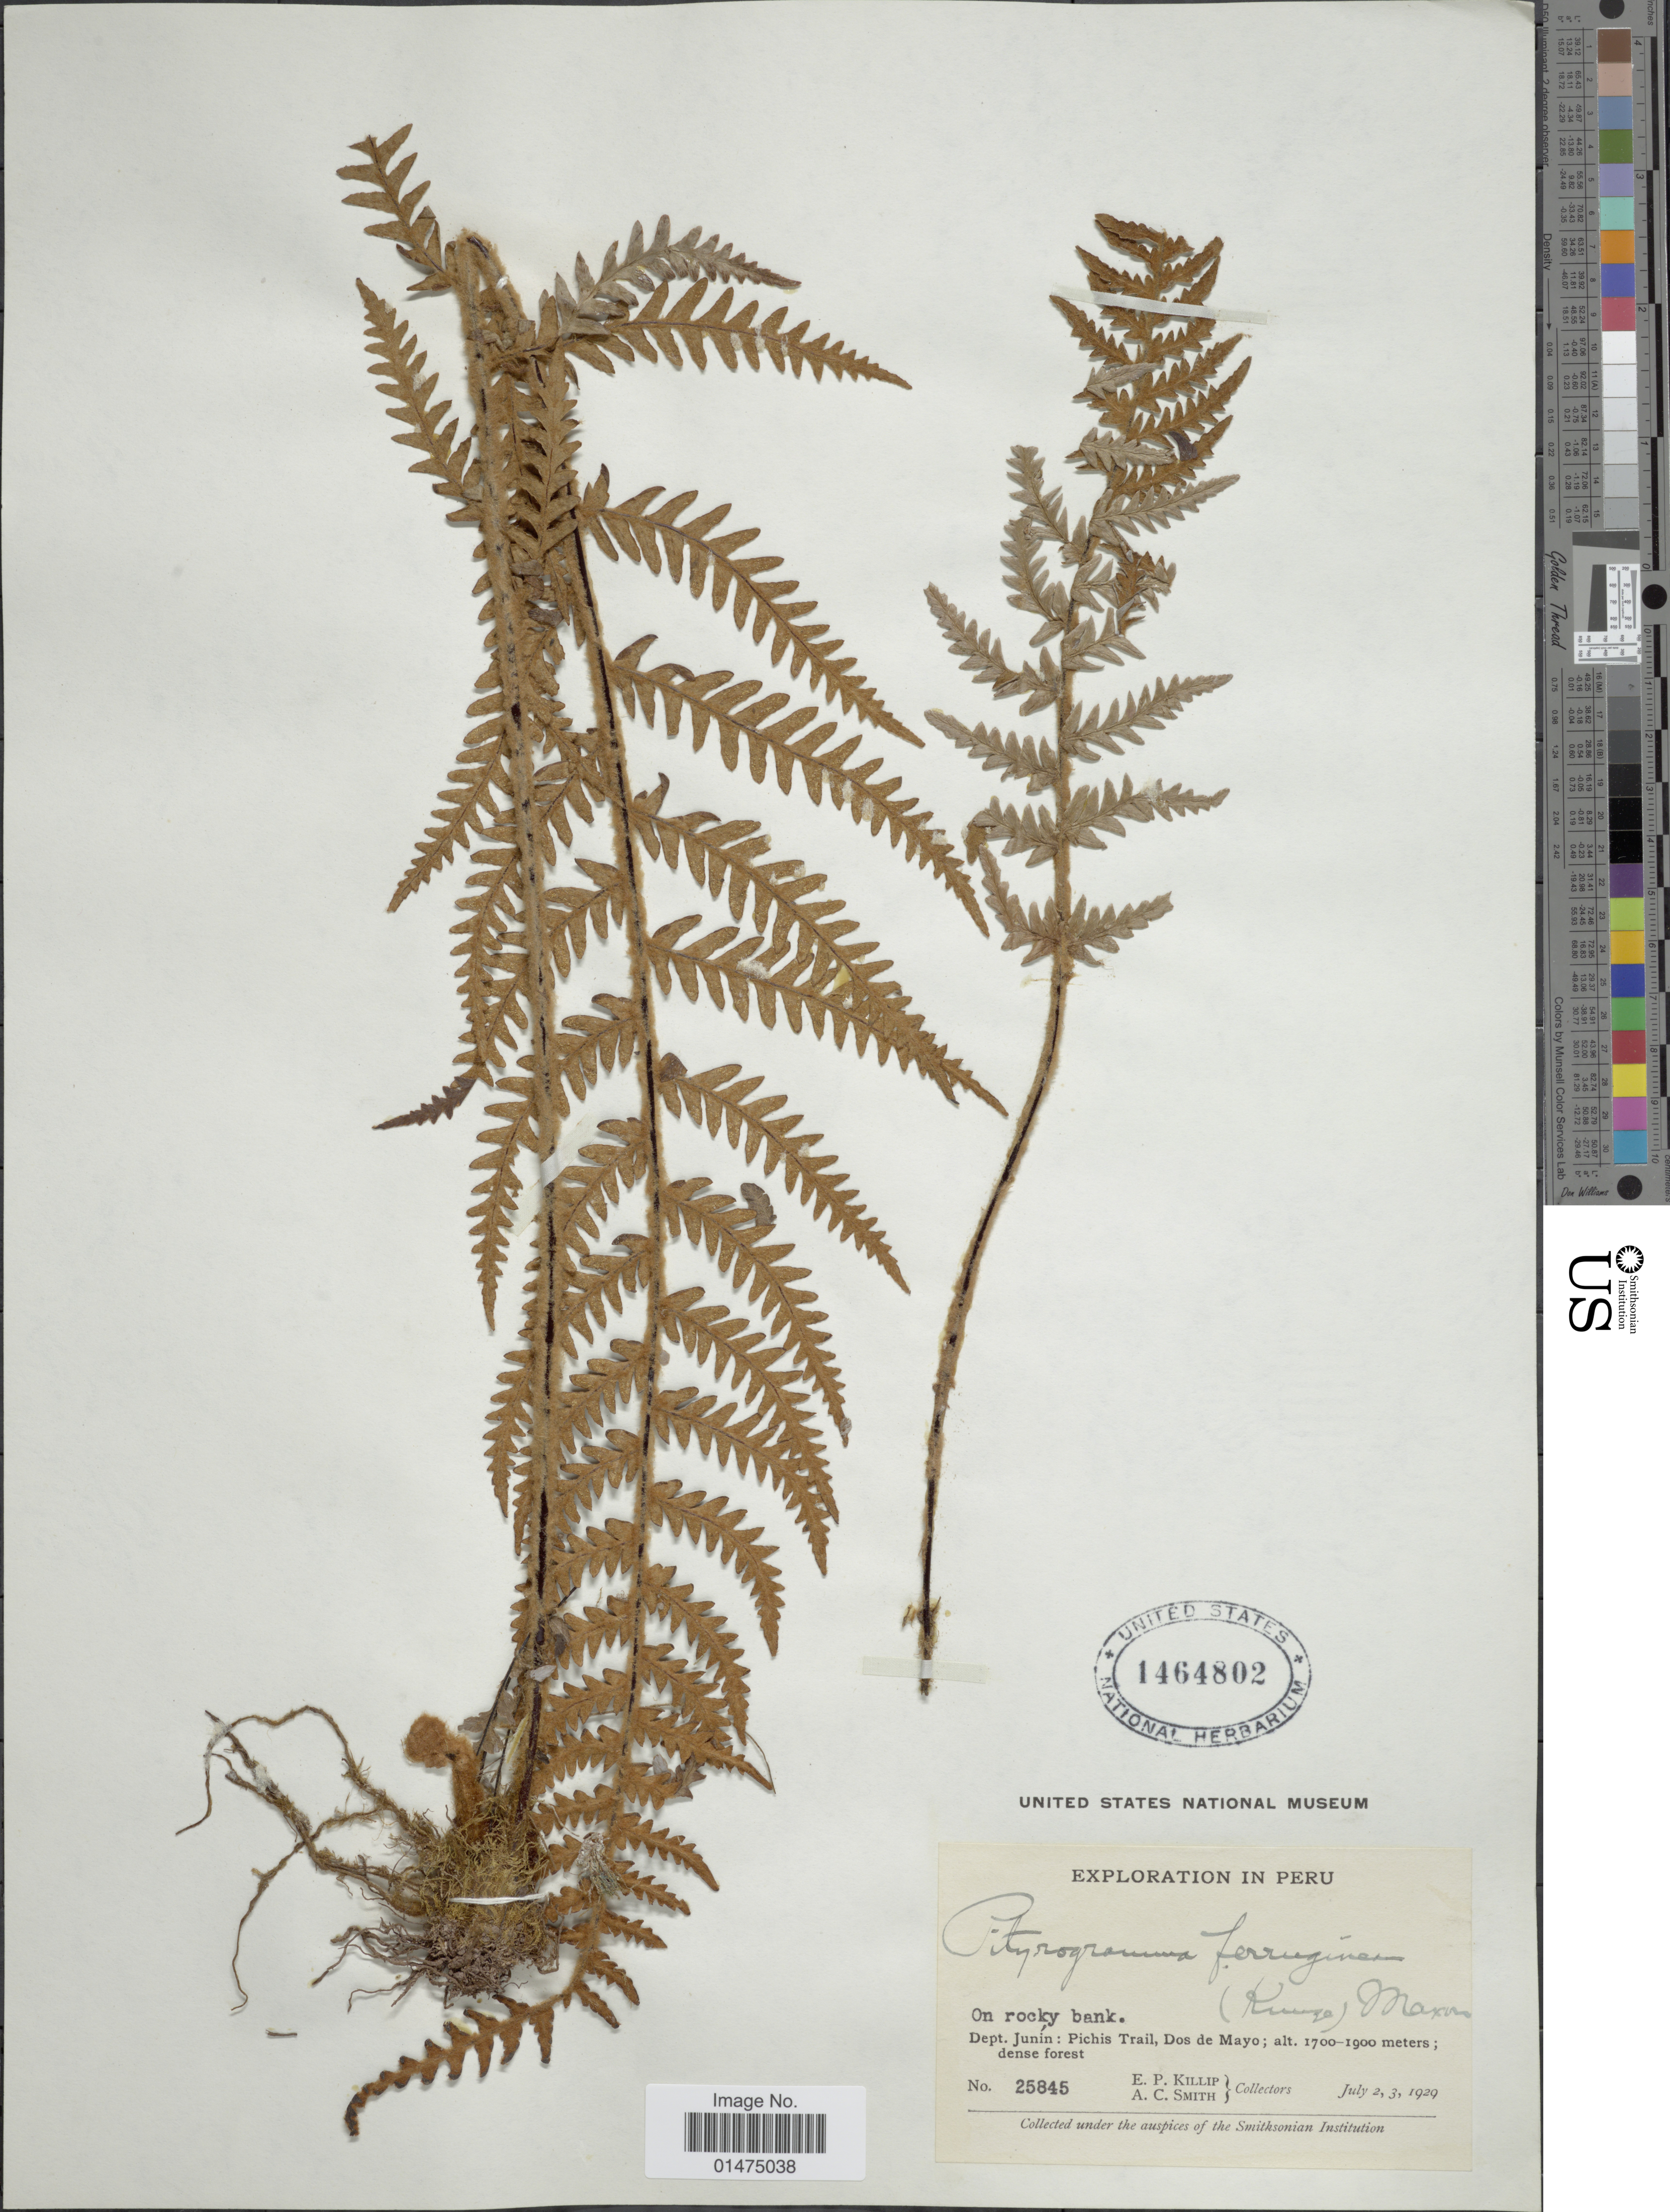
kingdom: Plantae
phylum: Tracheophyta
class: Polypodiopsida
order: Polypodiales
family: Pteridaceae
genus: Pityrogramma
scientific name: Pityrogramma ferruginea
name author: (Kunze) Maxon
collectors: E. P. Killip & A. C. Smith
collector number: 25845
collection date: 1929-07-02/1929-07-03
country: Peru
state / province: Junín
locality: Pichis Trail, Dos de Mayo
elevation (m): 1700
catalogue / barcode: US 1464802